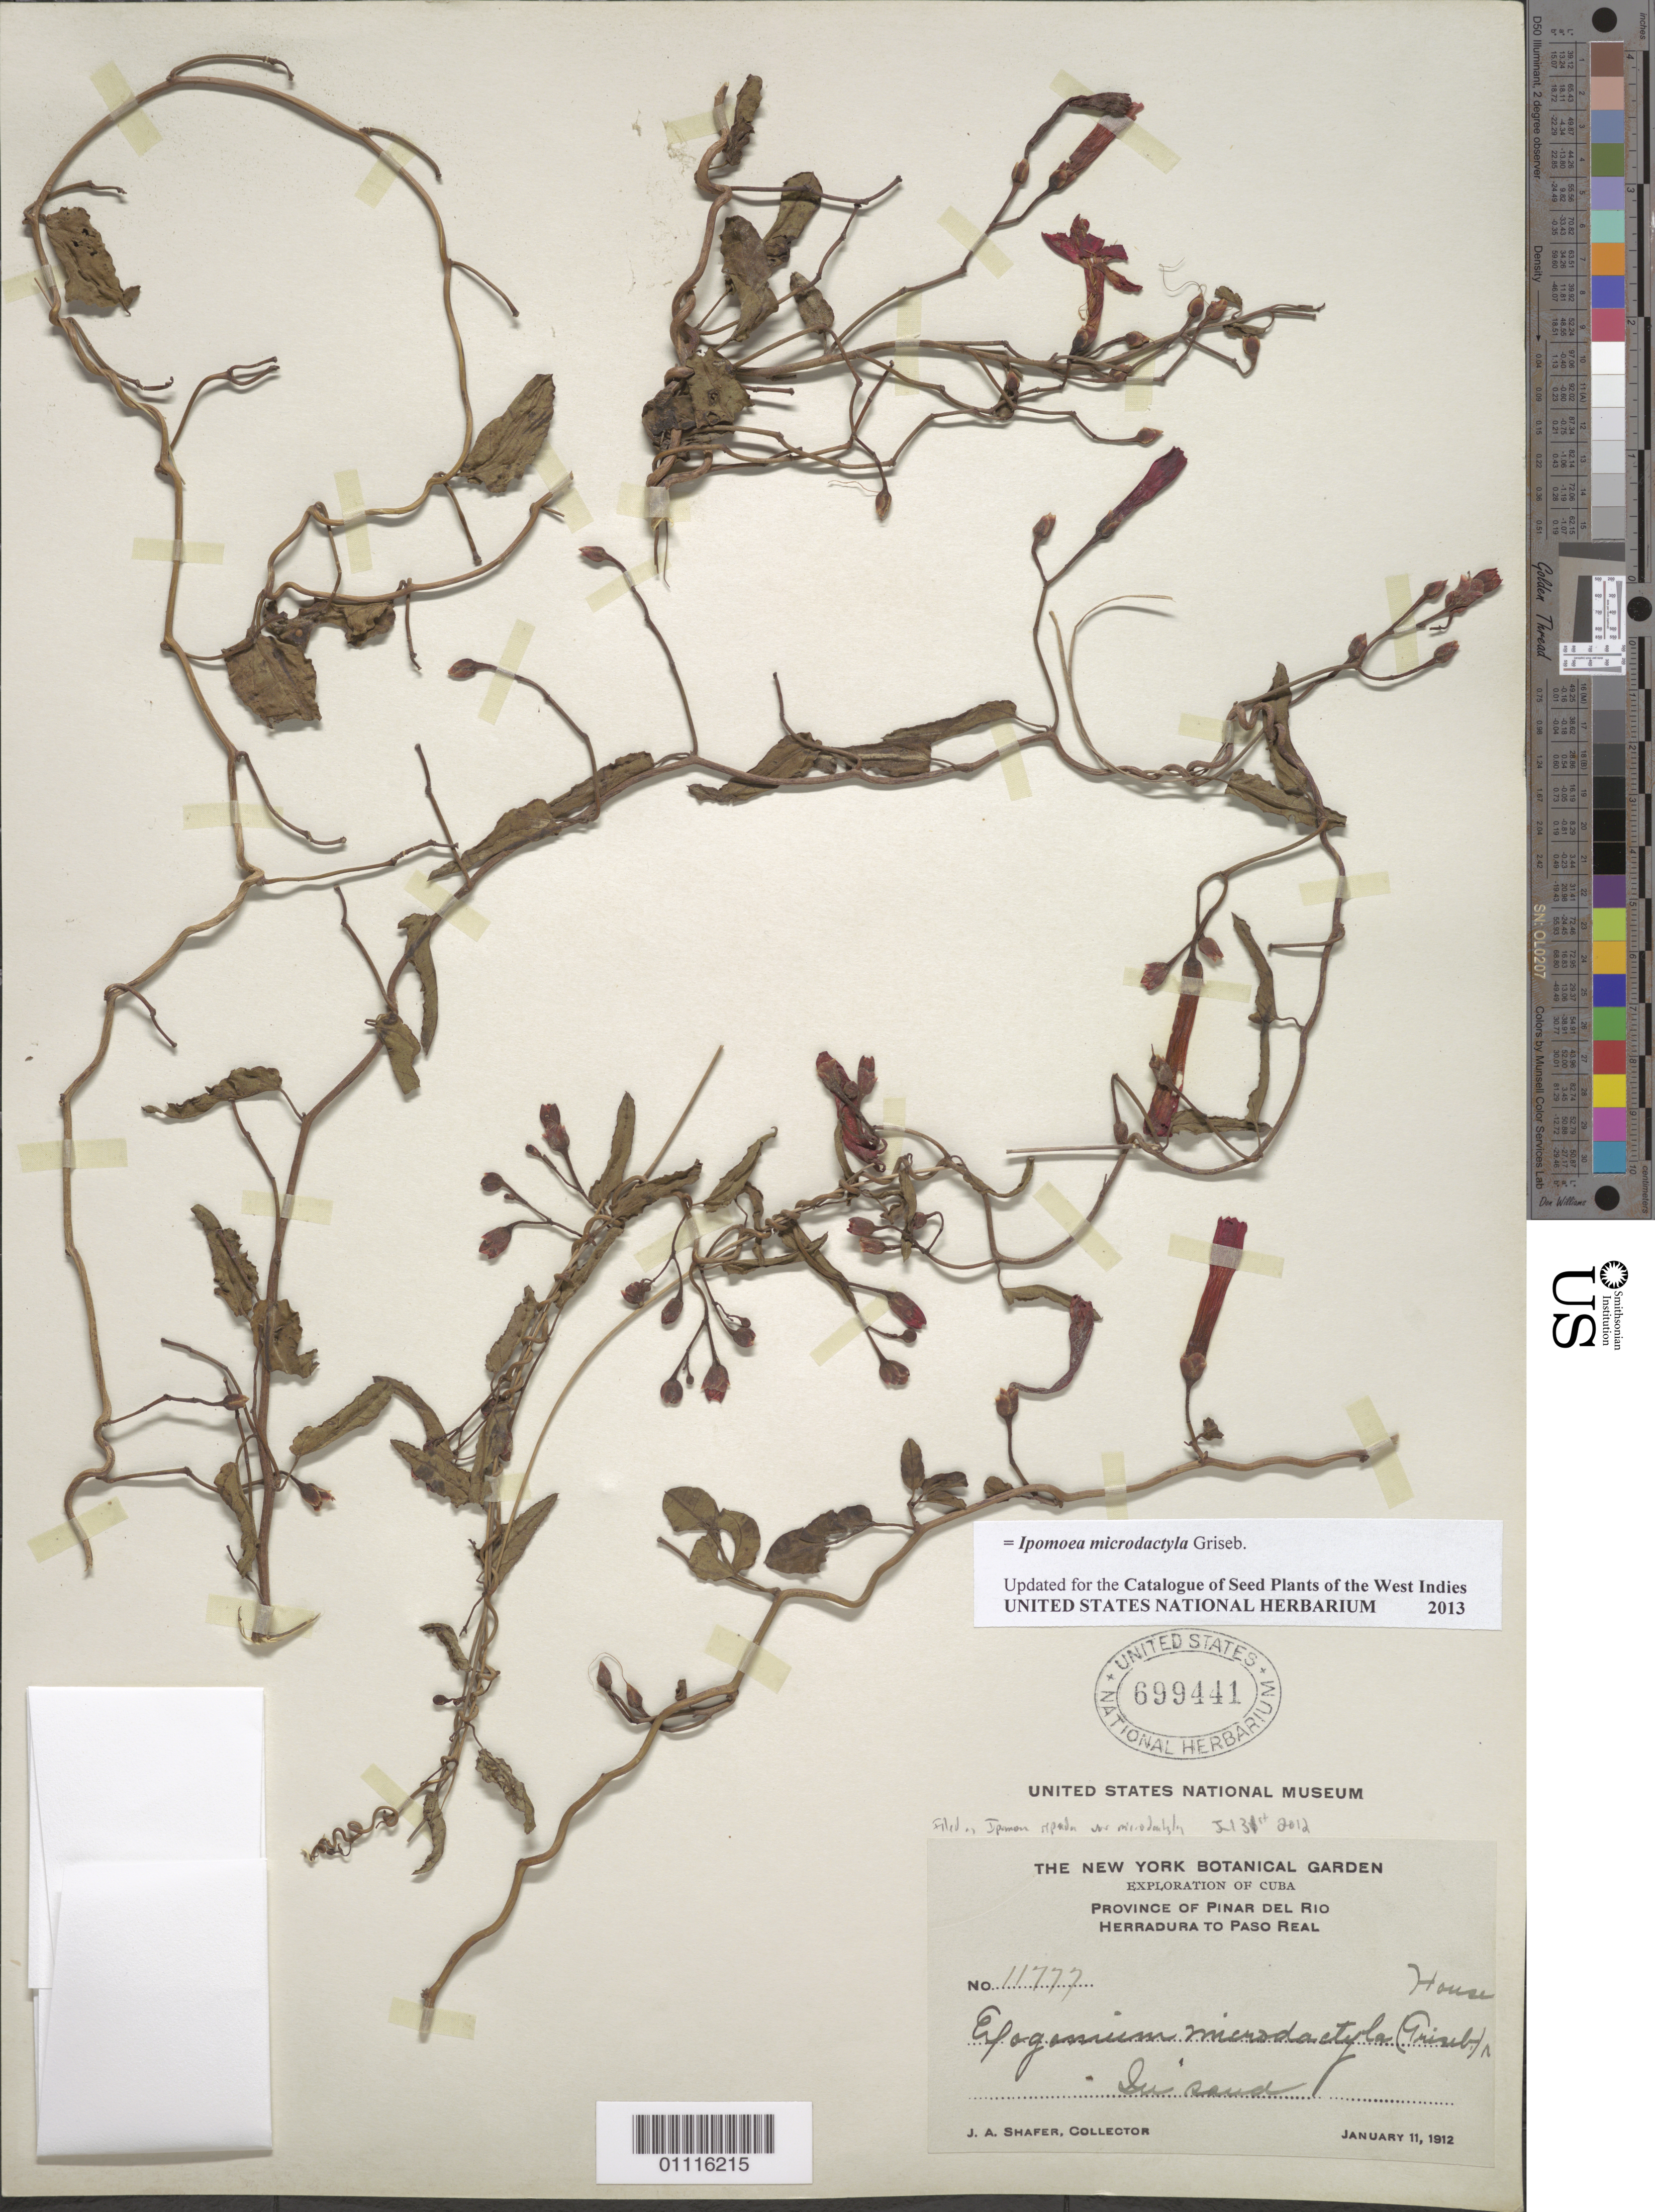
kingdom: Plantae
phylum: Tracheophyta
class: Magnoliopsida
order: Solanales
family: Convolvulaceae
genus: Ipomoea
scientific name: Ipomoea microdactyla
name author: Griseb.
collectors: J. A. Shafer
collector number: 11777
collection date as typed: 11 Jan 1912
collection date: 1912-01-11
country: Cuba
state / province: Pinar del Rio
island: Cuba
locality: Herradura to Paso Real In sand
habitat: In sand.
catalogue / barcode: US 699441